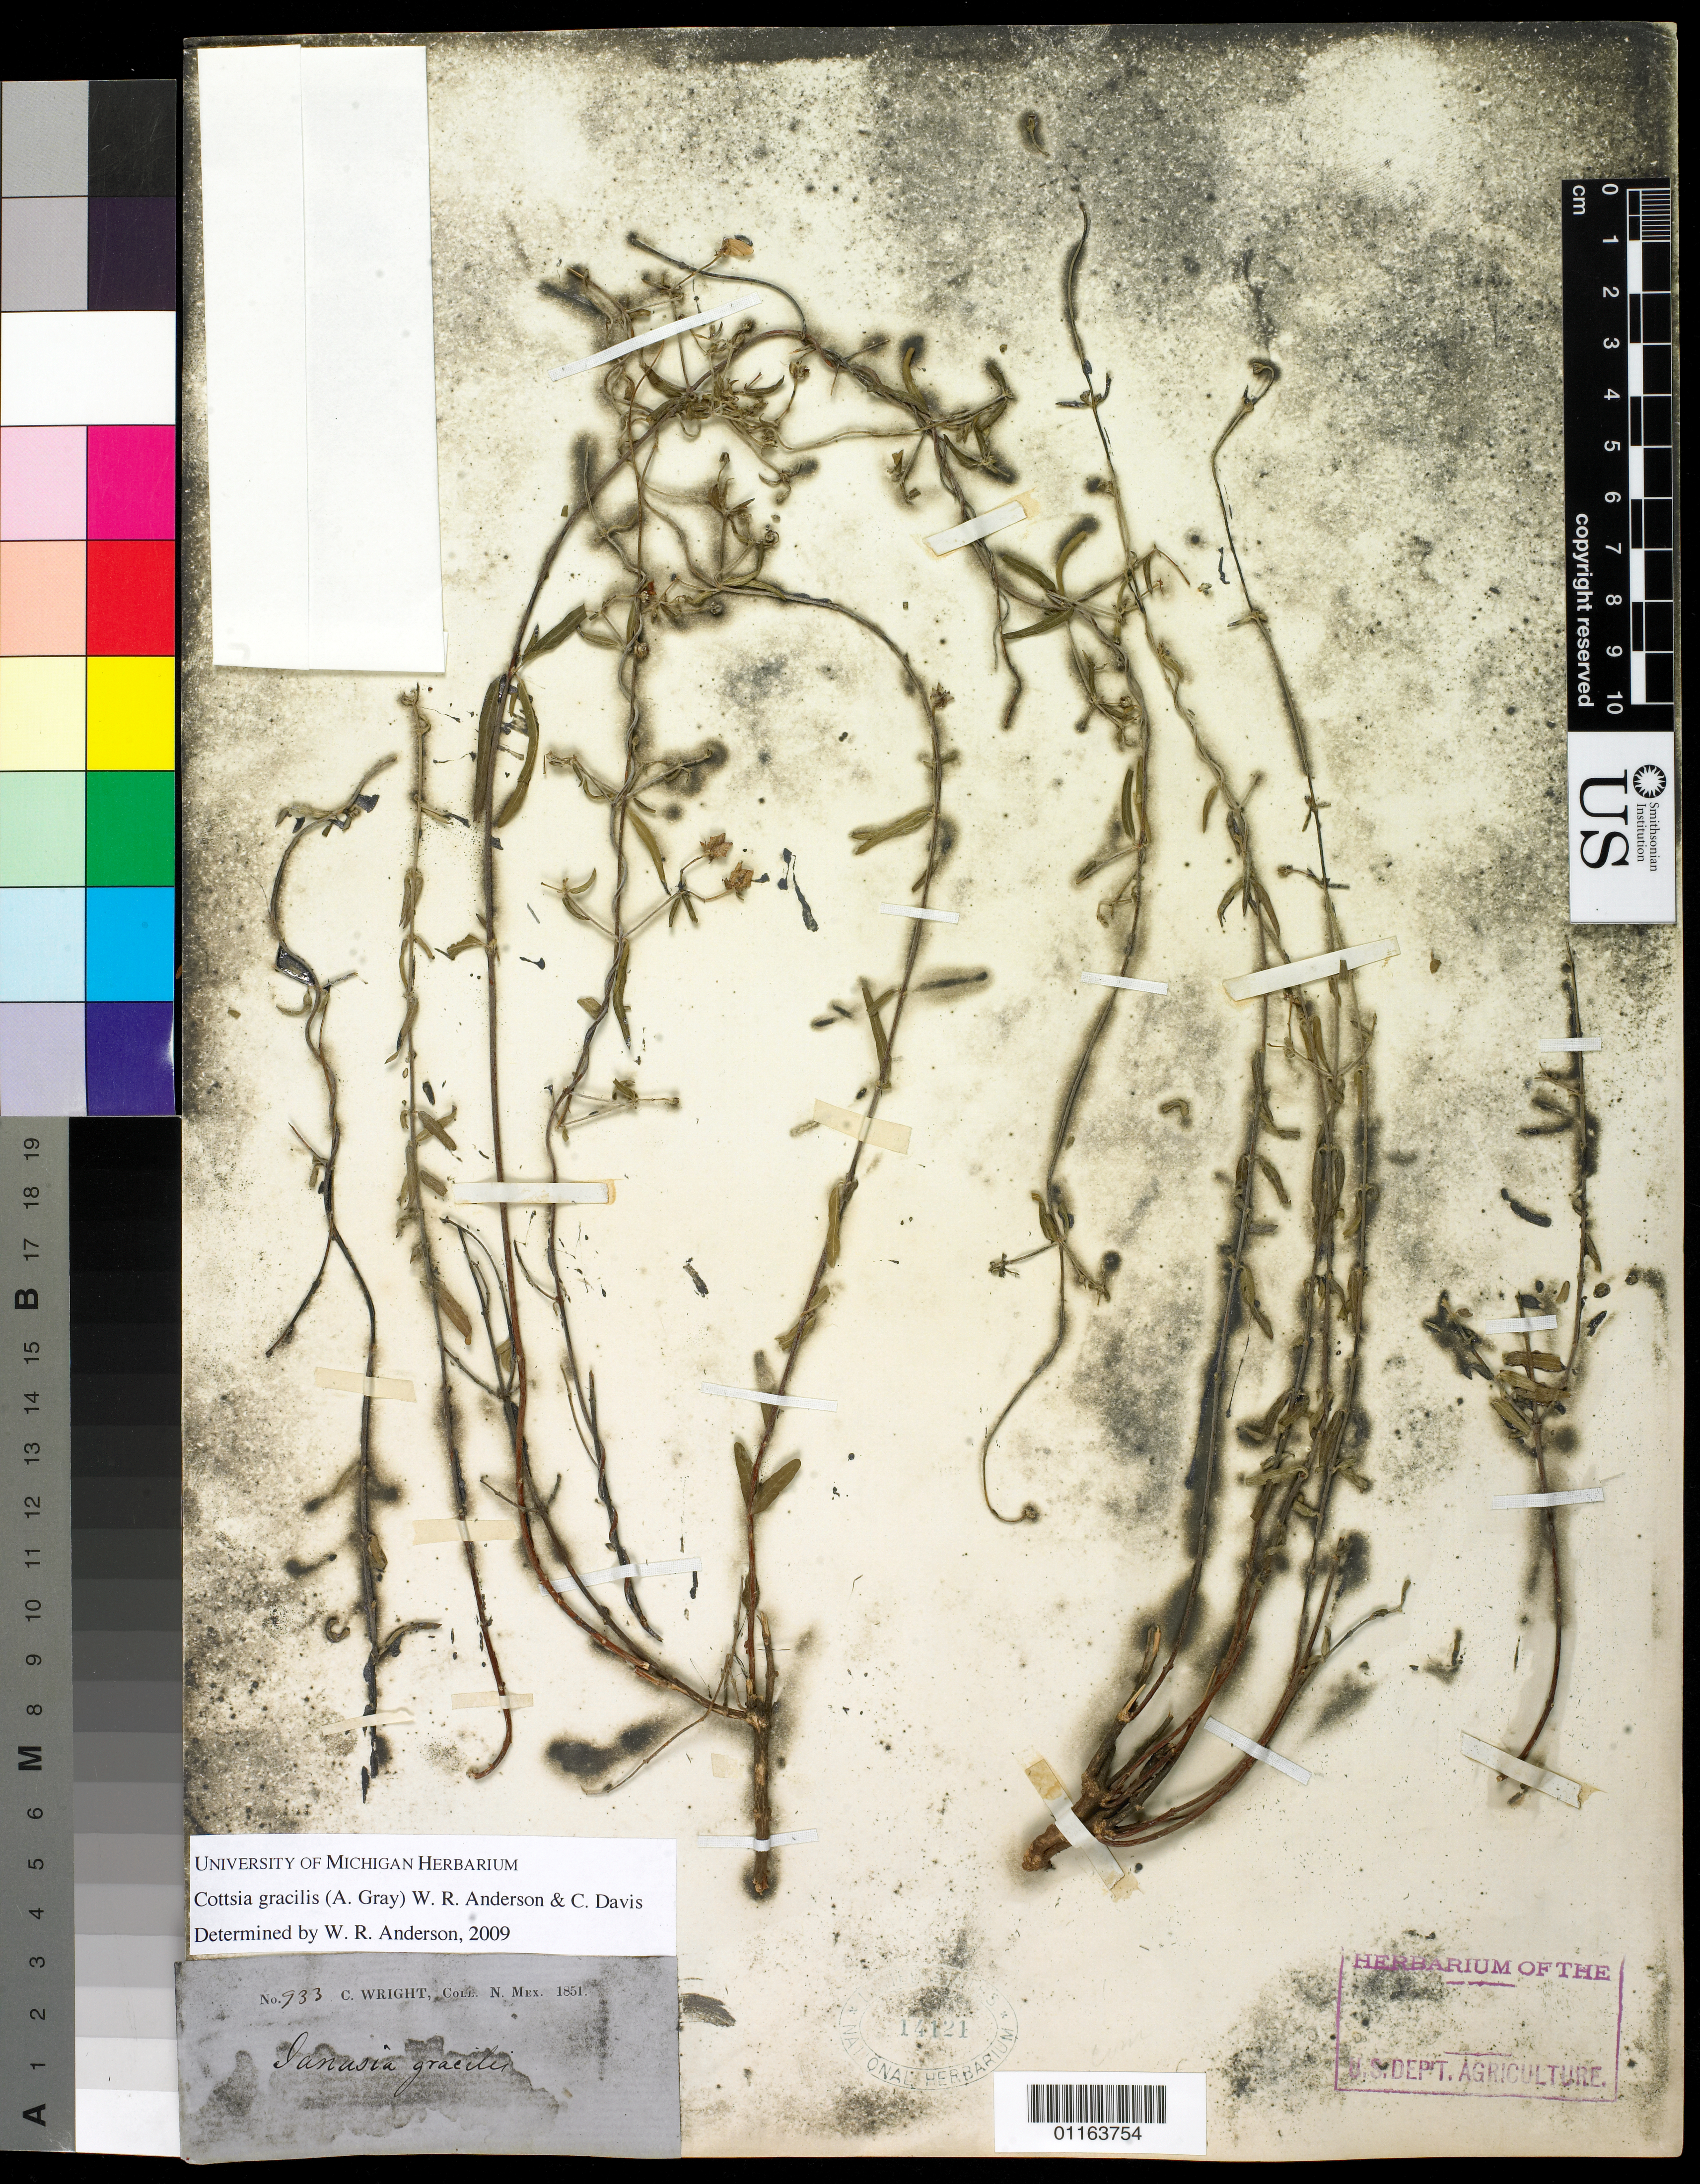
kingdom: Plantae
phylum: Tracheophyta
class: Magnoliopsida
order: Malpighiales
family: Malpighiaceae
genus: Cottsia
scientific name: Cottsia gracilis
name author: (A. Gray) W.R. Anderson & C. Davis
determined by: Anderson, W. R., (MICH), University of Michigan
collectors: C. Wright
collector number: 933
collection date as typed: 1851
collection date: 1851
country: United States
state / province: New Mexico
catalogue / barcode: US 14121